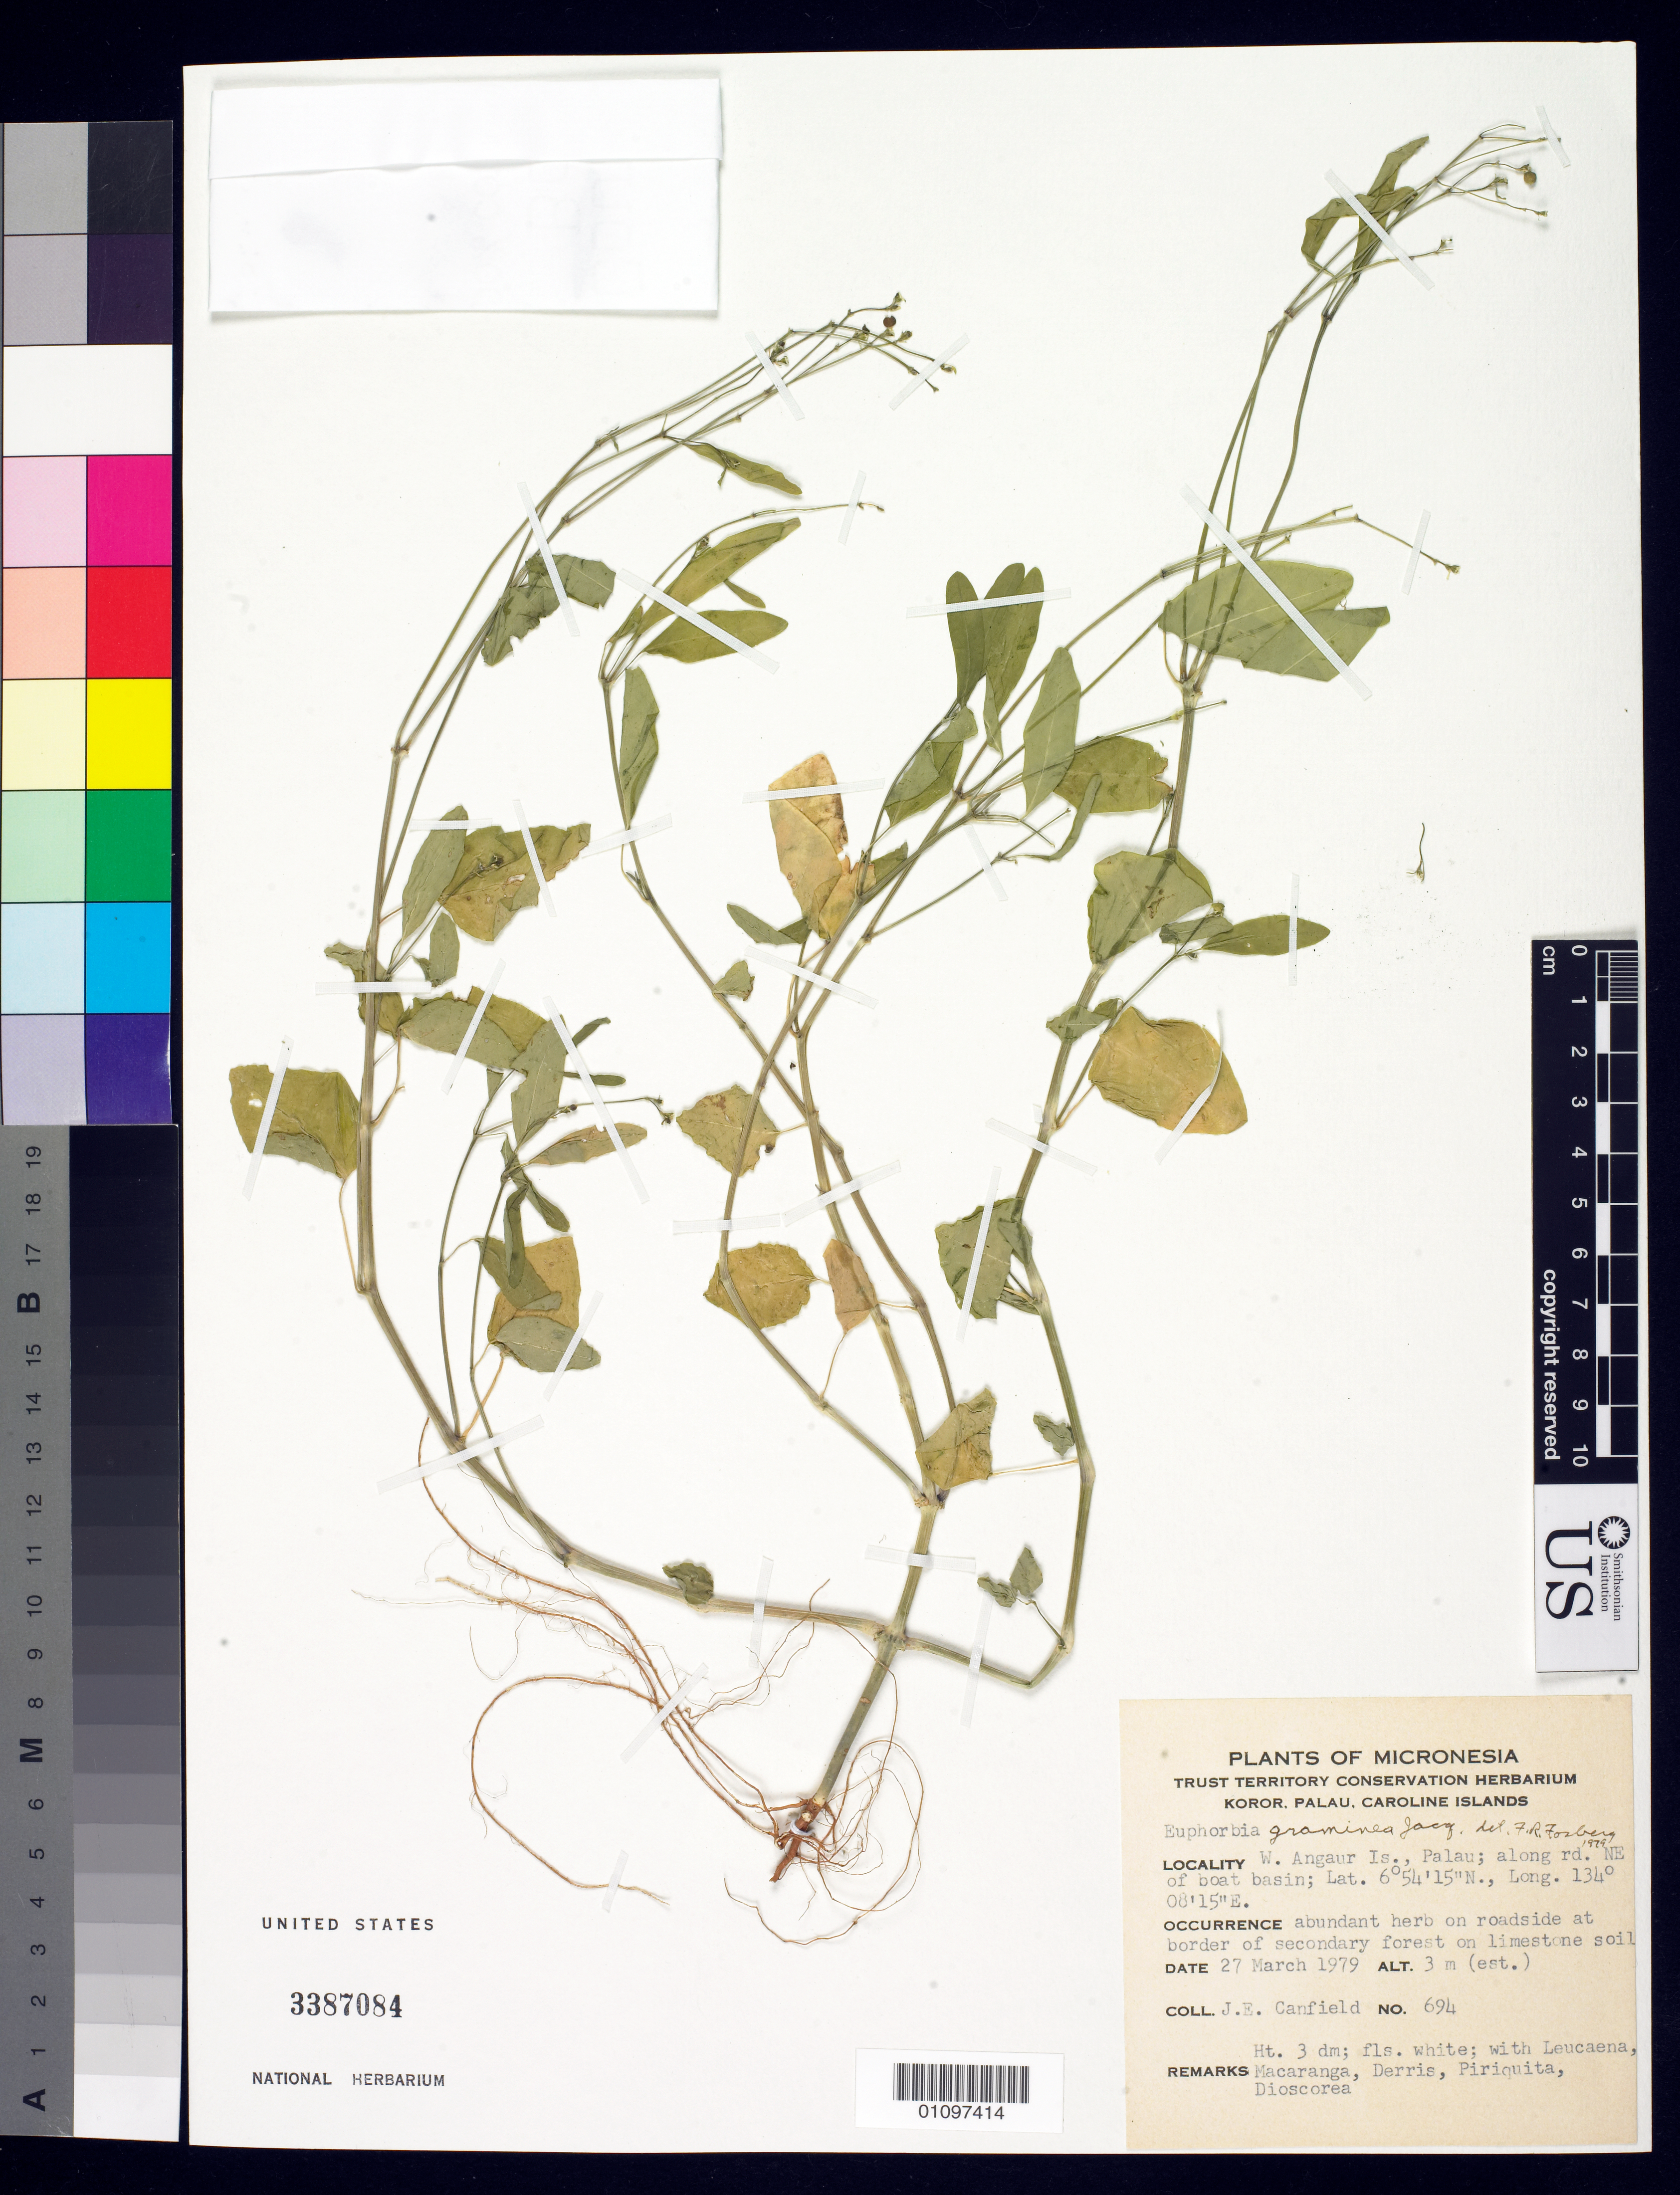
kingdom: Plantae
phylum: Tracheophyta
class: Magnoliopsida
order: Malpighiales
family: Euphorbiaceae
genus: Euphorbia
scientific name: Euphorbia graminea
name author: Jacq.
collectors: J. E. Canfield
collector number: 694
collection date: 1979-03-27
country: Palau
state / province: Angaur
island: Oreor [Koror] I.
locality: W. Angaur Is., Palau; along rd. NE of boat basin.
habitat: border of secondary forest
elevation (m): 3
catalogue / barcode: US 3387084